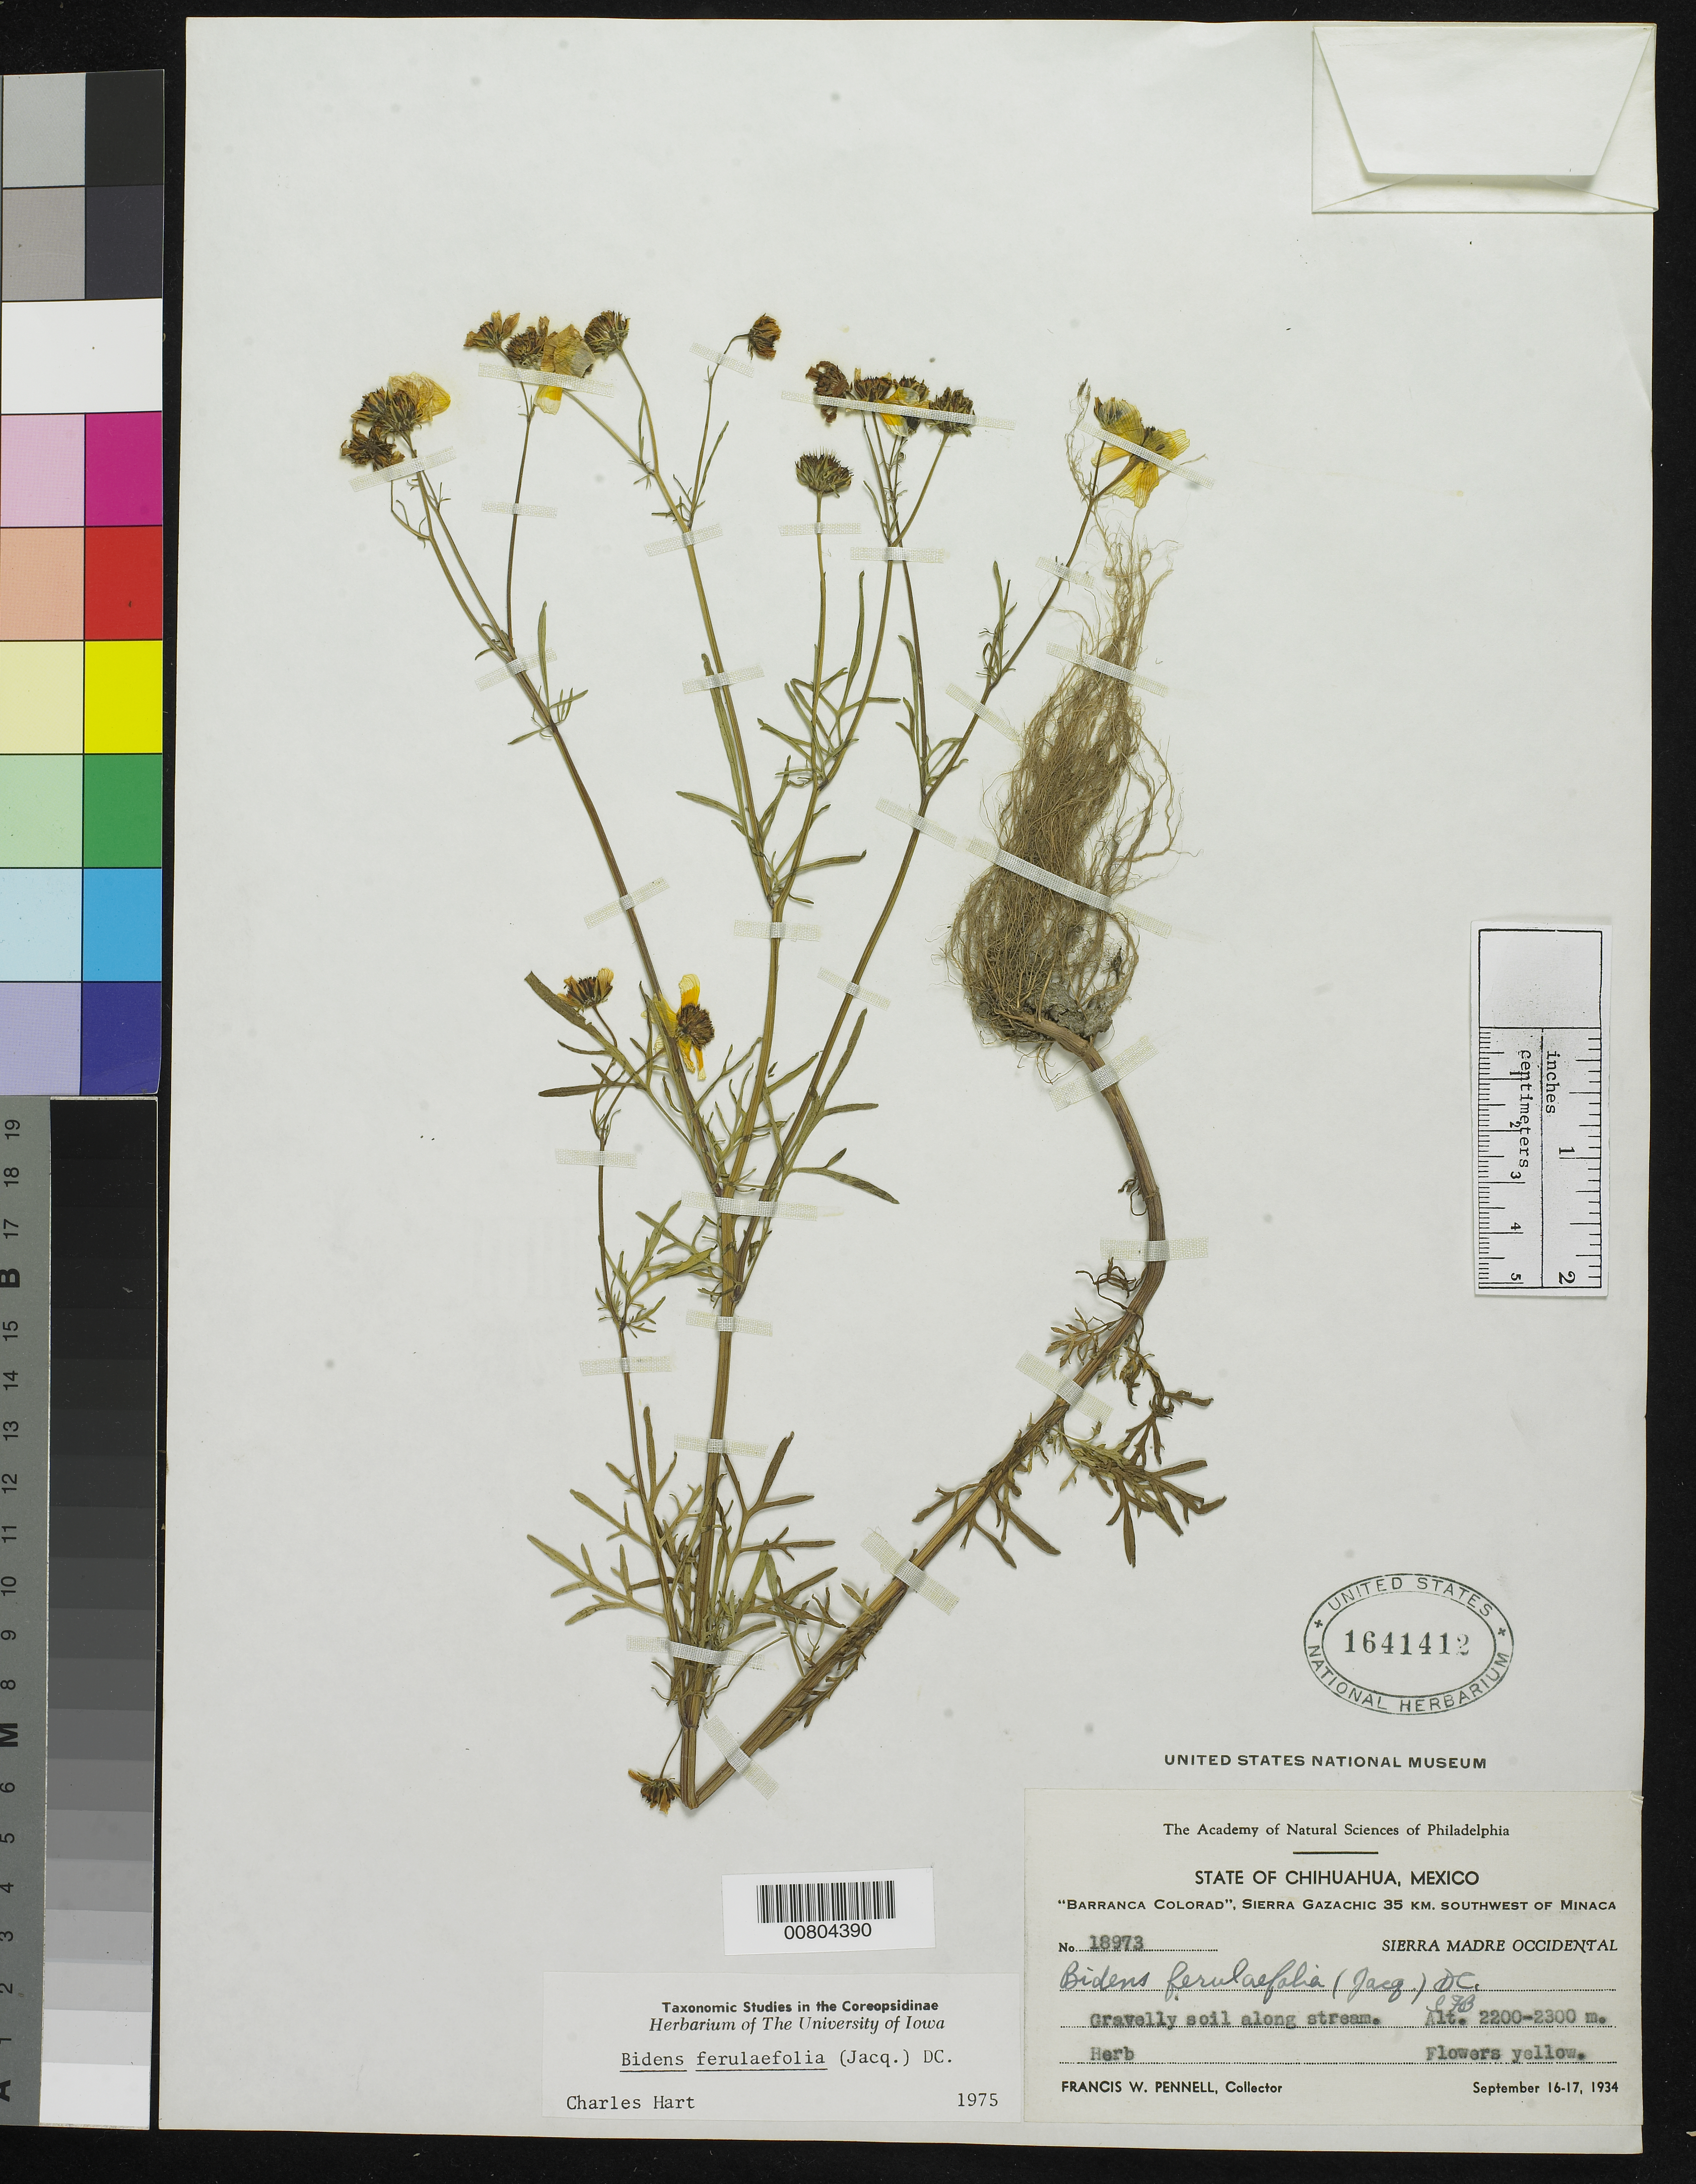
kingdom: Plantae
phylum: Tracheophyta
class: Magnoliopsida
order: Asterales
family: Asteraceae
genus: Bidens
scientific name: Bidens ferulaefolia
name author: (Jacq.) DC.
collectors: F. W. Pennell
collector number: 18973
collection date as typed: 16 Sep 1934 to 17 Sep 1934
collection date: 1934-09-16/1934-09-17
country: Mexico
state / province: Chihuahua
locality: Barranca Colorad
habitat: Gravelly soil along stream.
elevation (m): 2300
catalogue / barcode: US 1641412